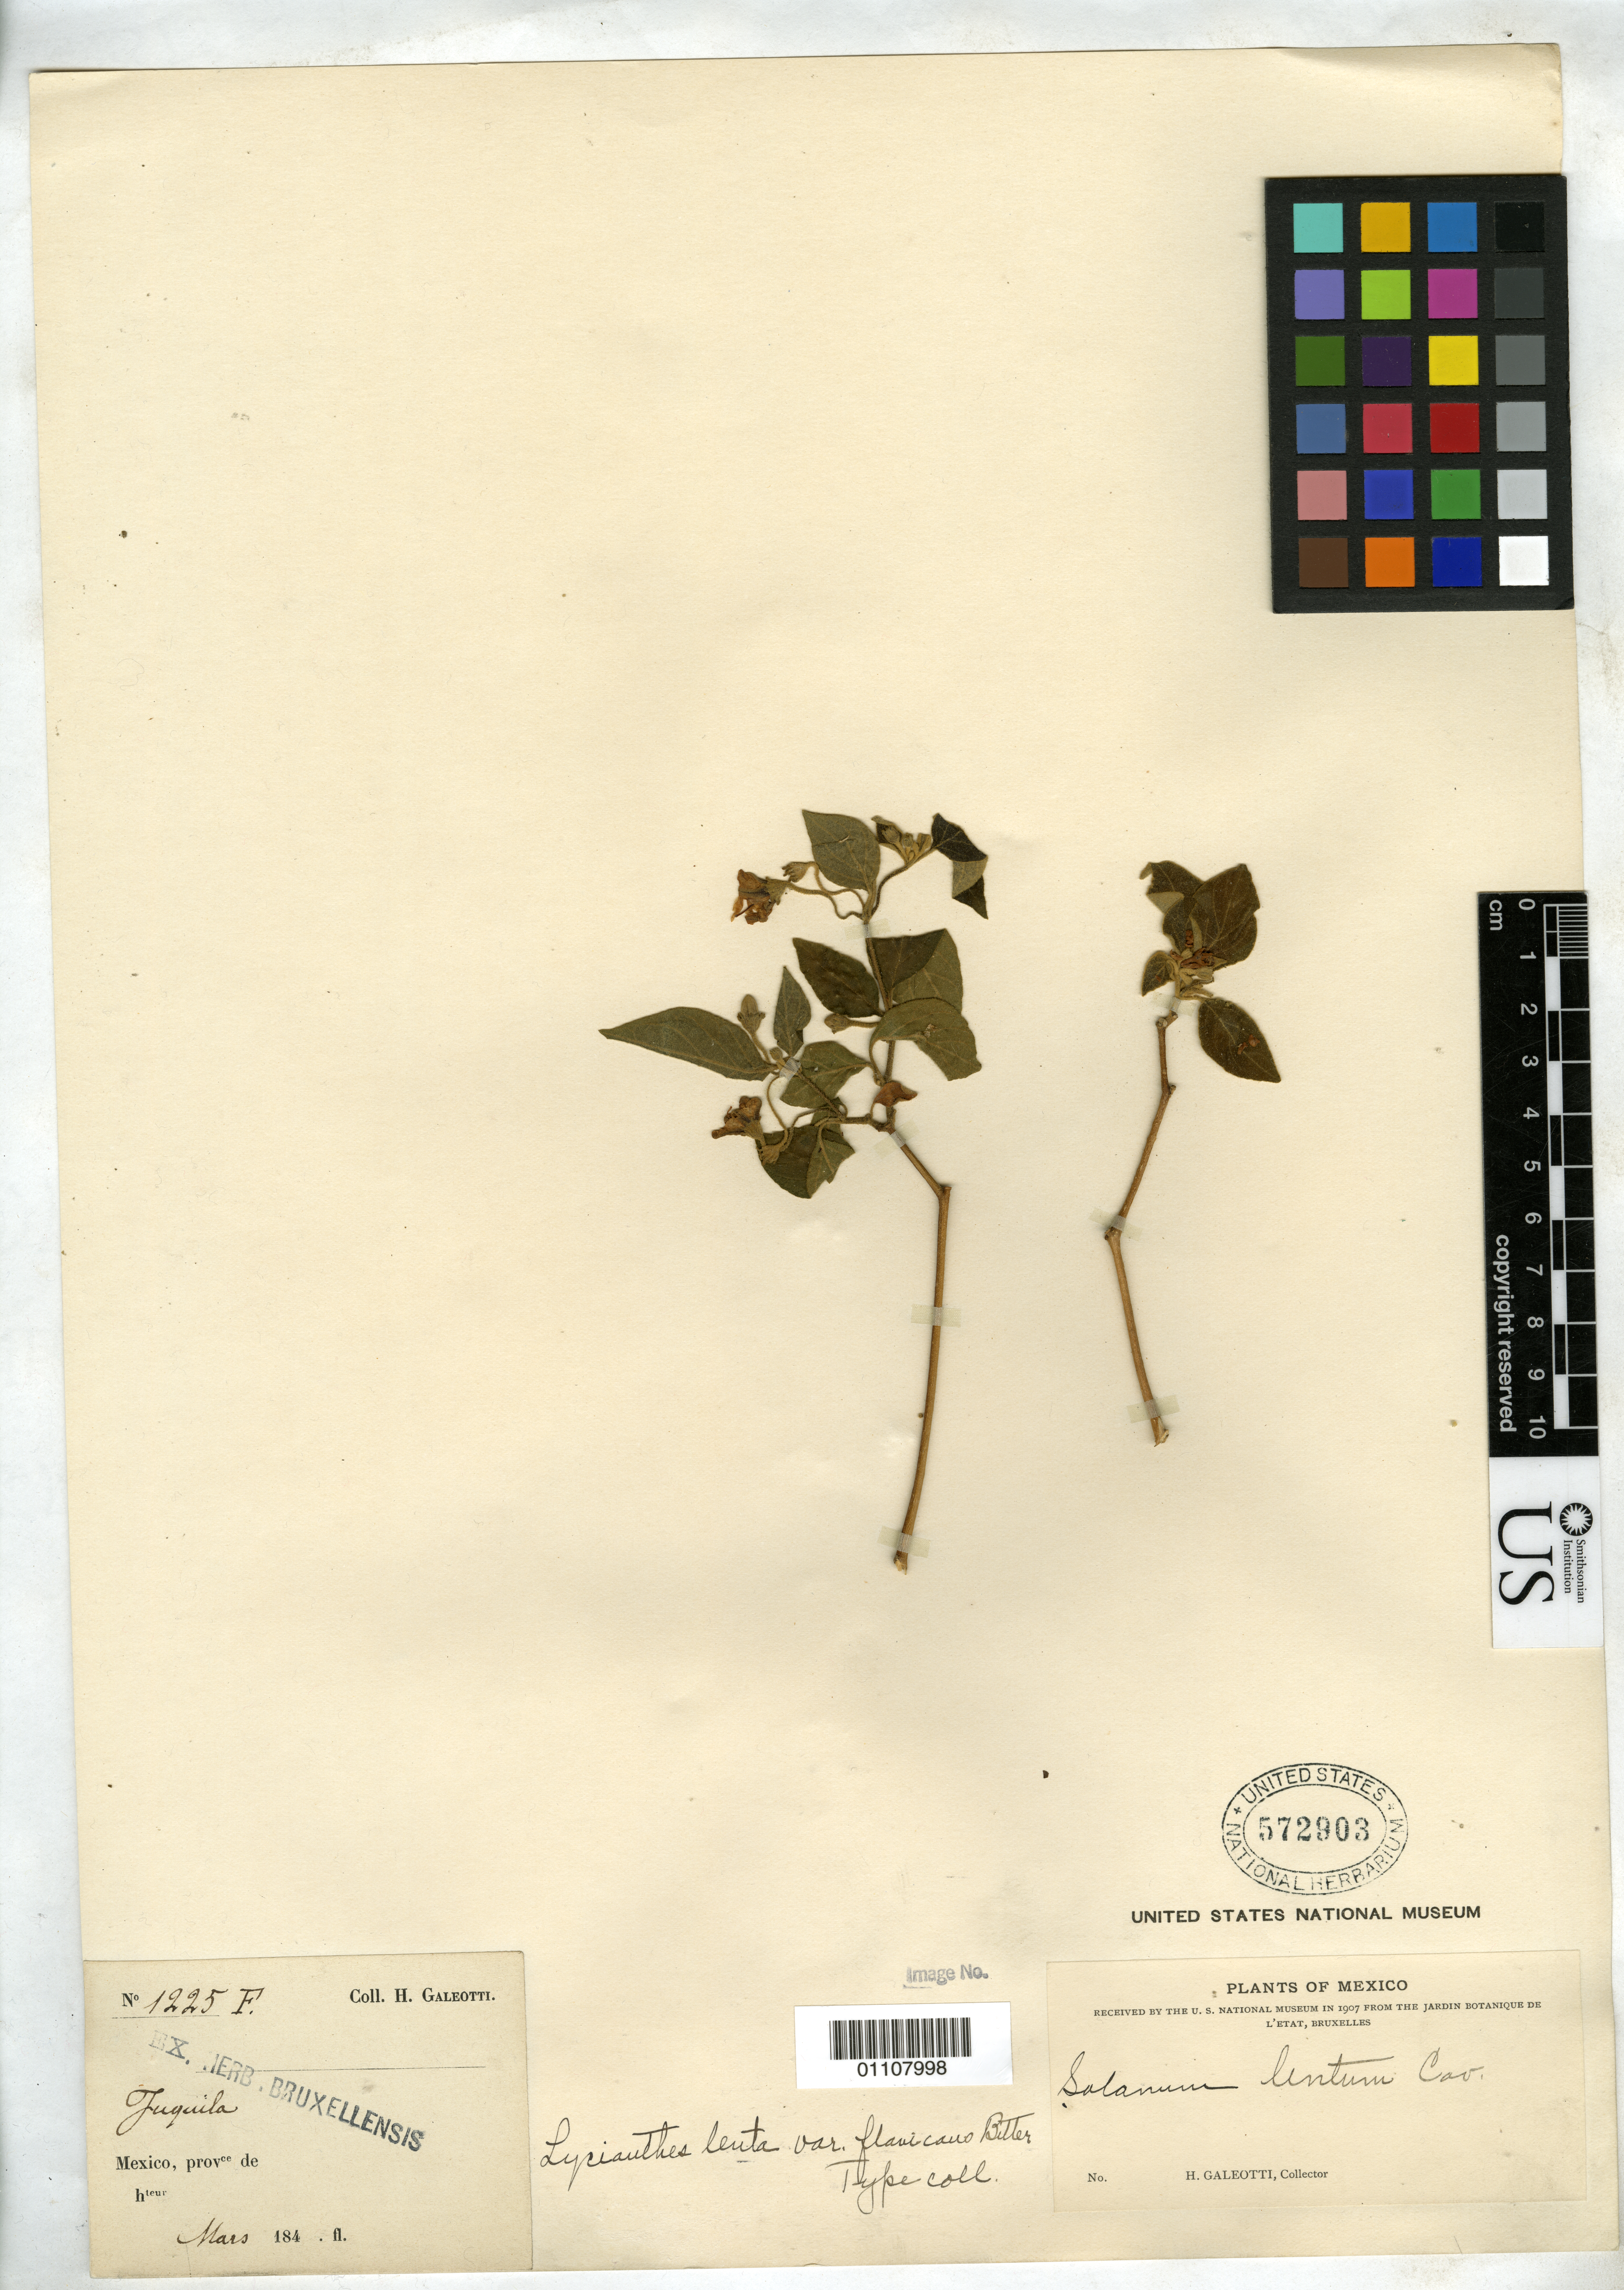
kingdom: Plantae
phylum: Tracheophyta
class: Magnoliopsida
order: Solanales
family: Solanaceae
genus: Lycianthes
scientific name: Lycianthes lenta var. flavicans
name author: Bitter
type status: Isotype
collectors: H. G. Galeotti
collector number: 1225F.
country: Mexico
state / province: Jalisco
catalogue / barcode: US 572903